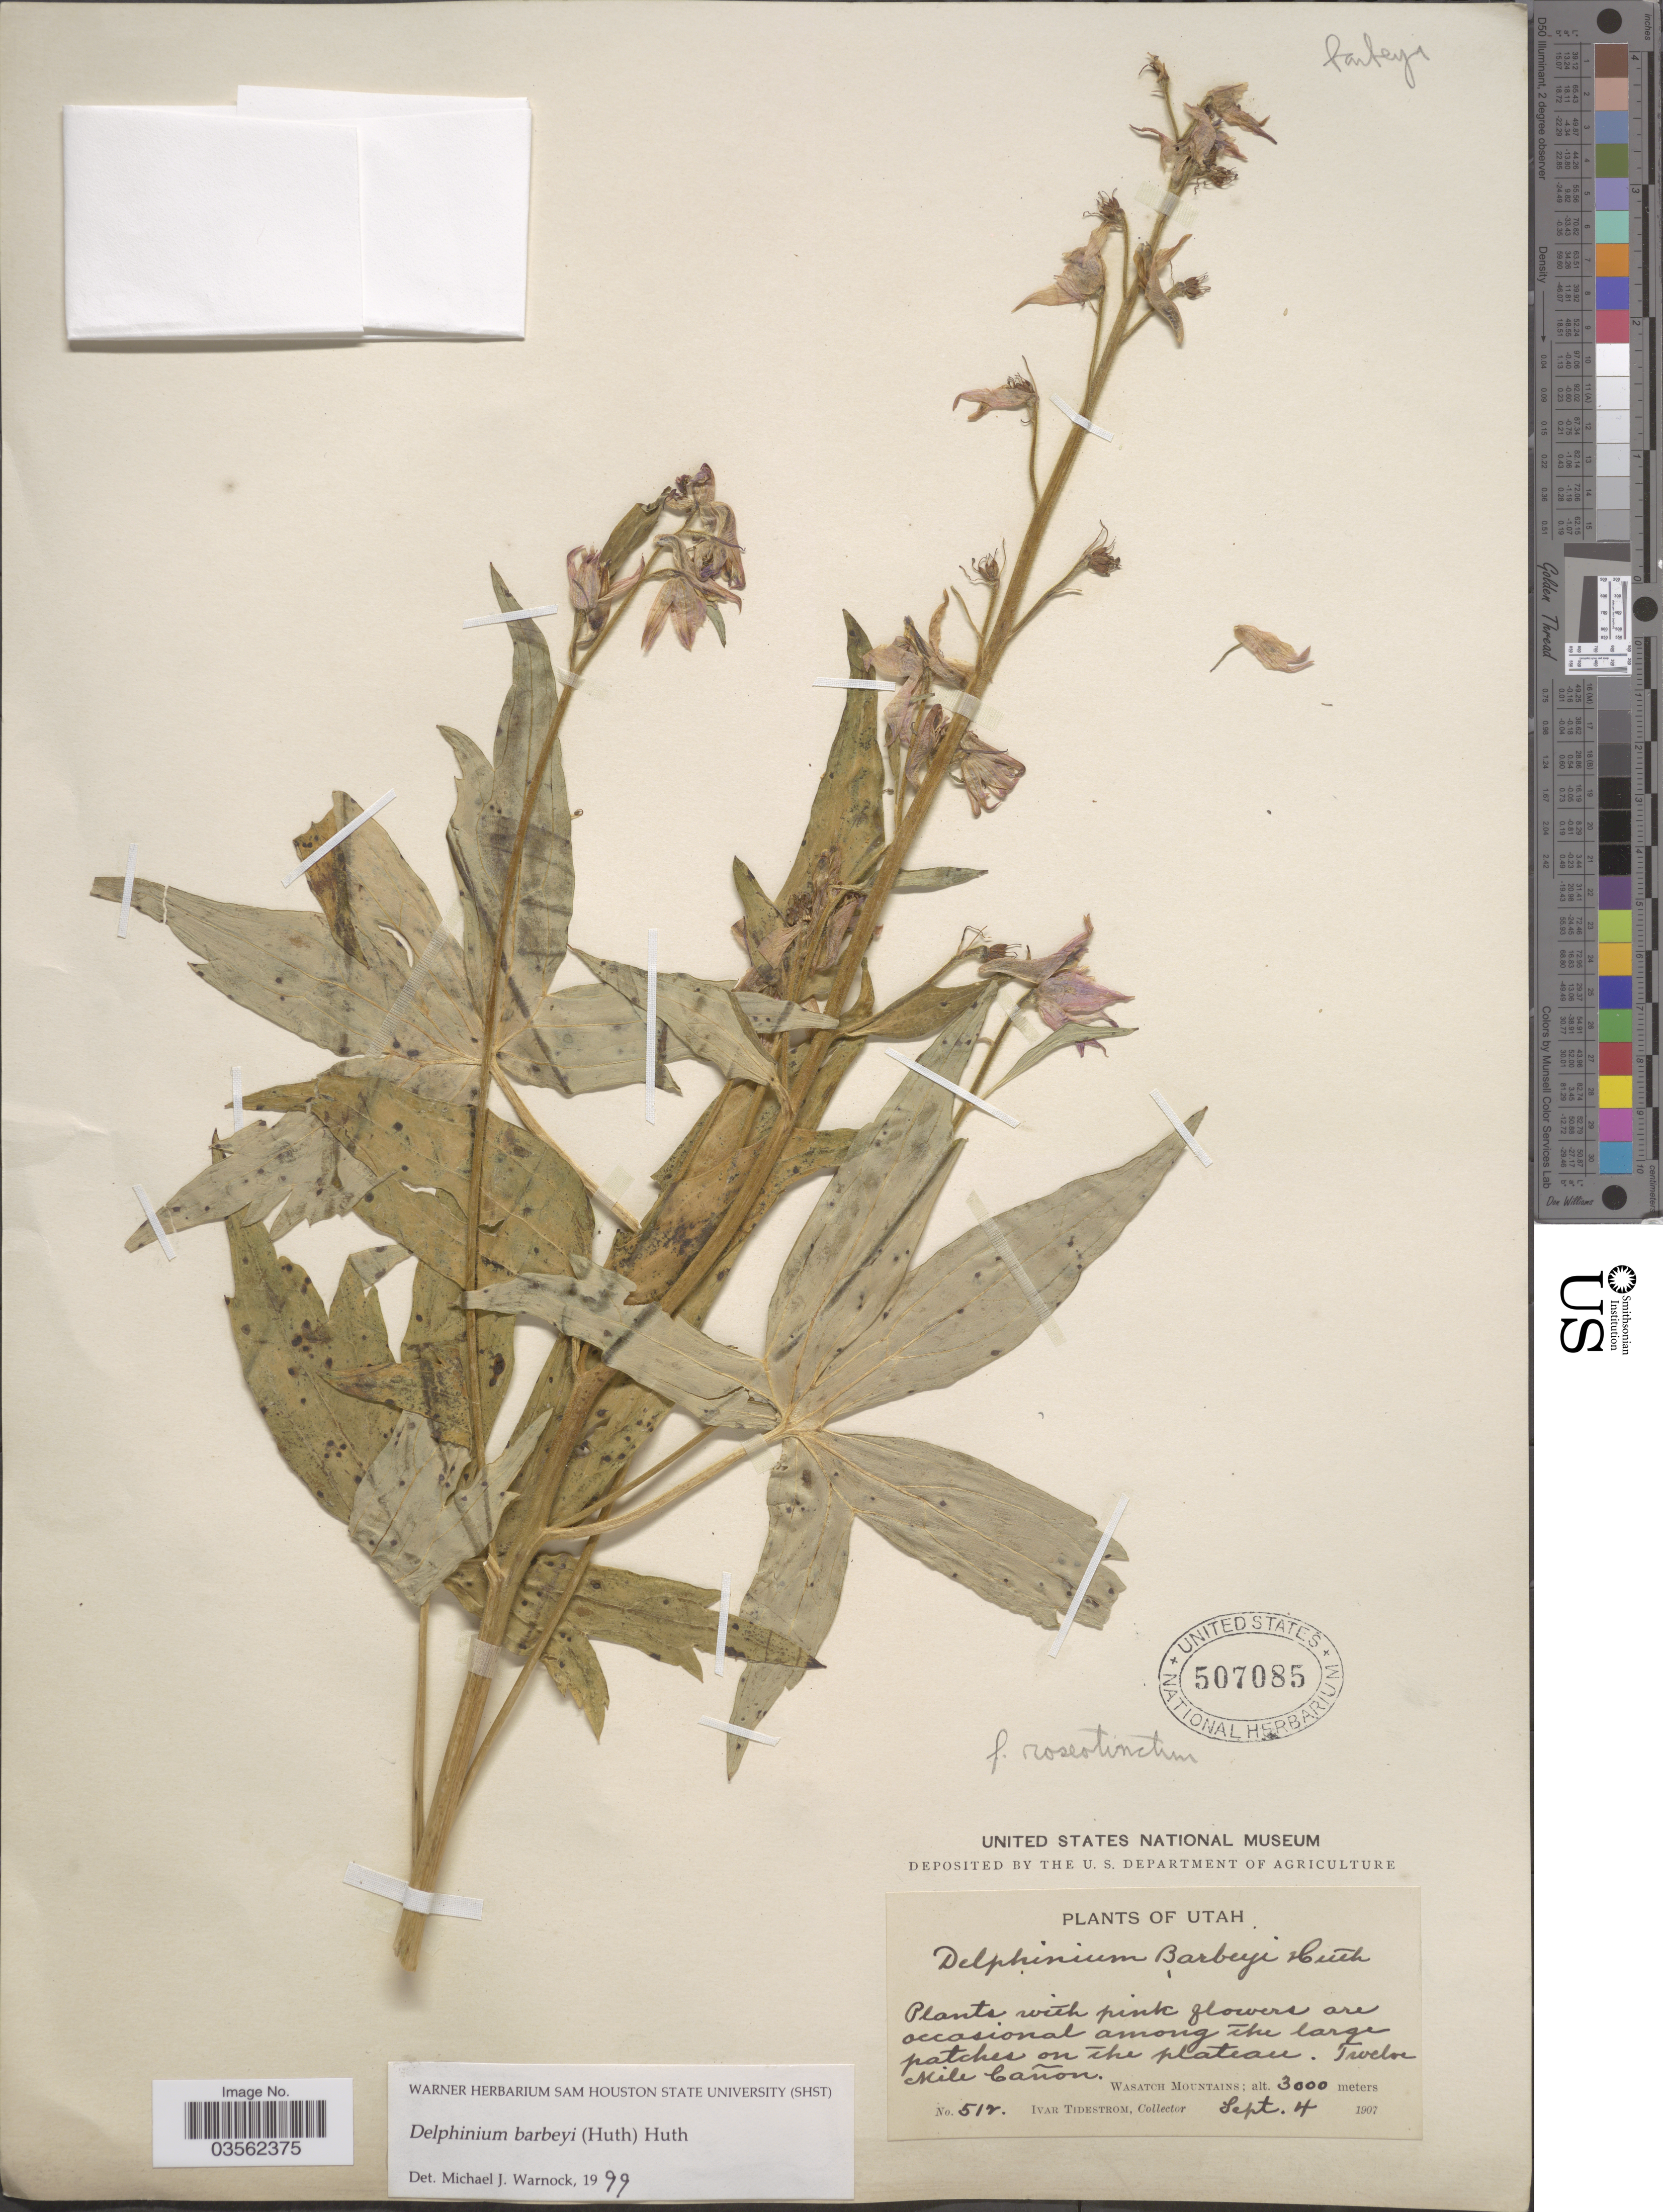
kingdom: Plantae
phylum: Tracheophyta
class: Magnoliopsida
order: Ranunculales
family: Ranunculaceae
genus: Delphinium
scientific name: Delphinium barbeyi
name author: (Huth) Huth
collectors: I. F. Tidestrom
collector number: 512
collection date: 1907-09-04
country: United States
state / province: Utah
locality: Twelve Mile Cañon. Wasatch Mountains.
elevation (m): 3000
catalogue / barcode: US 507085